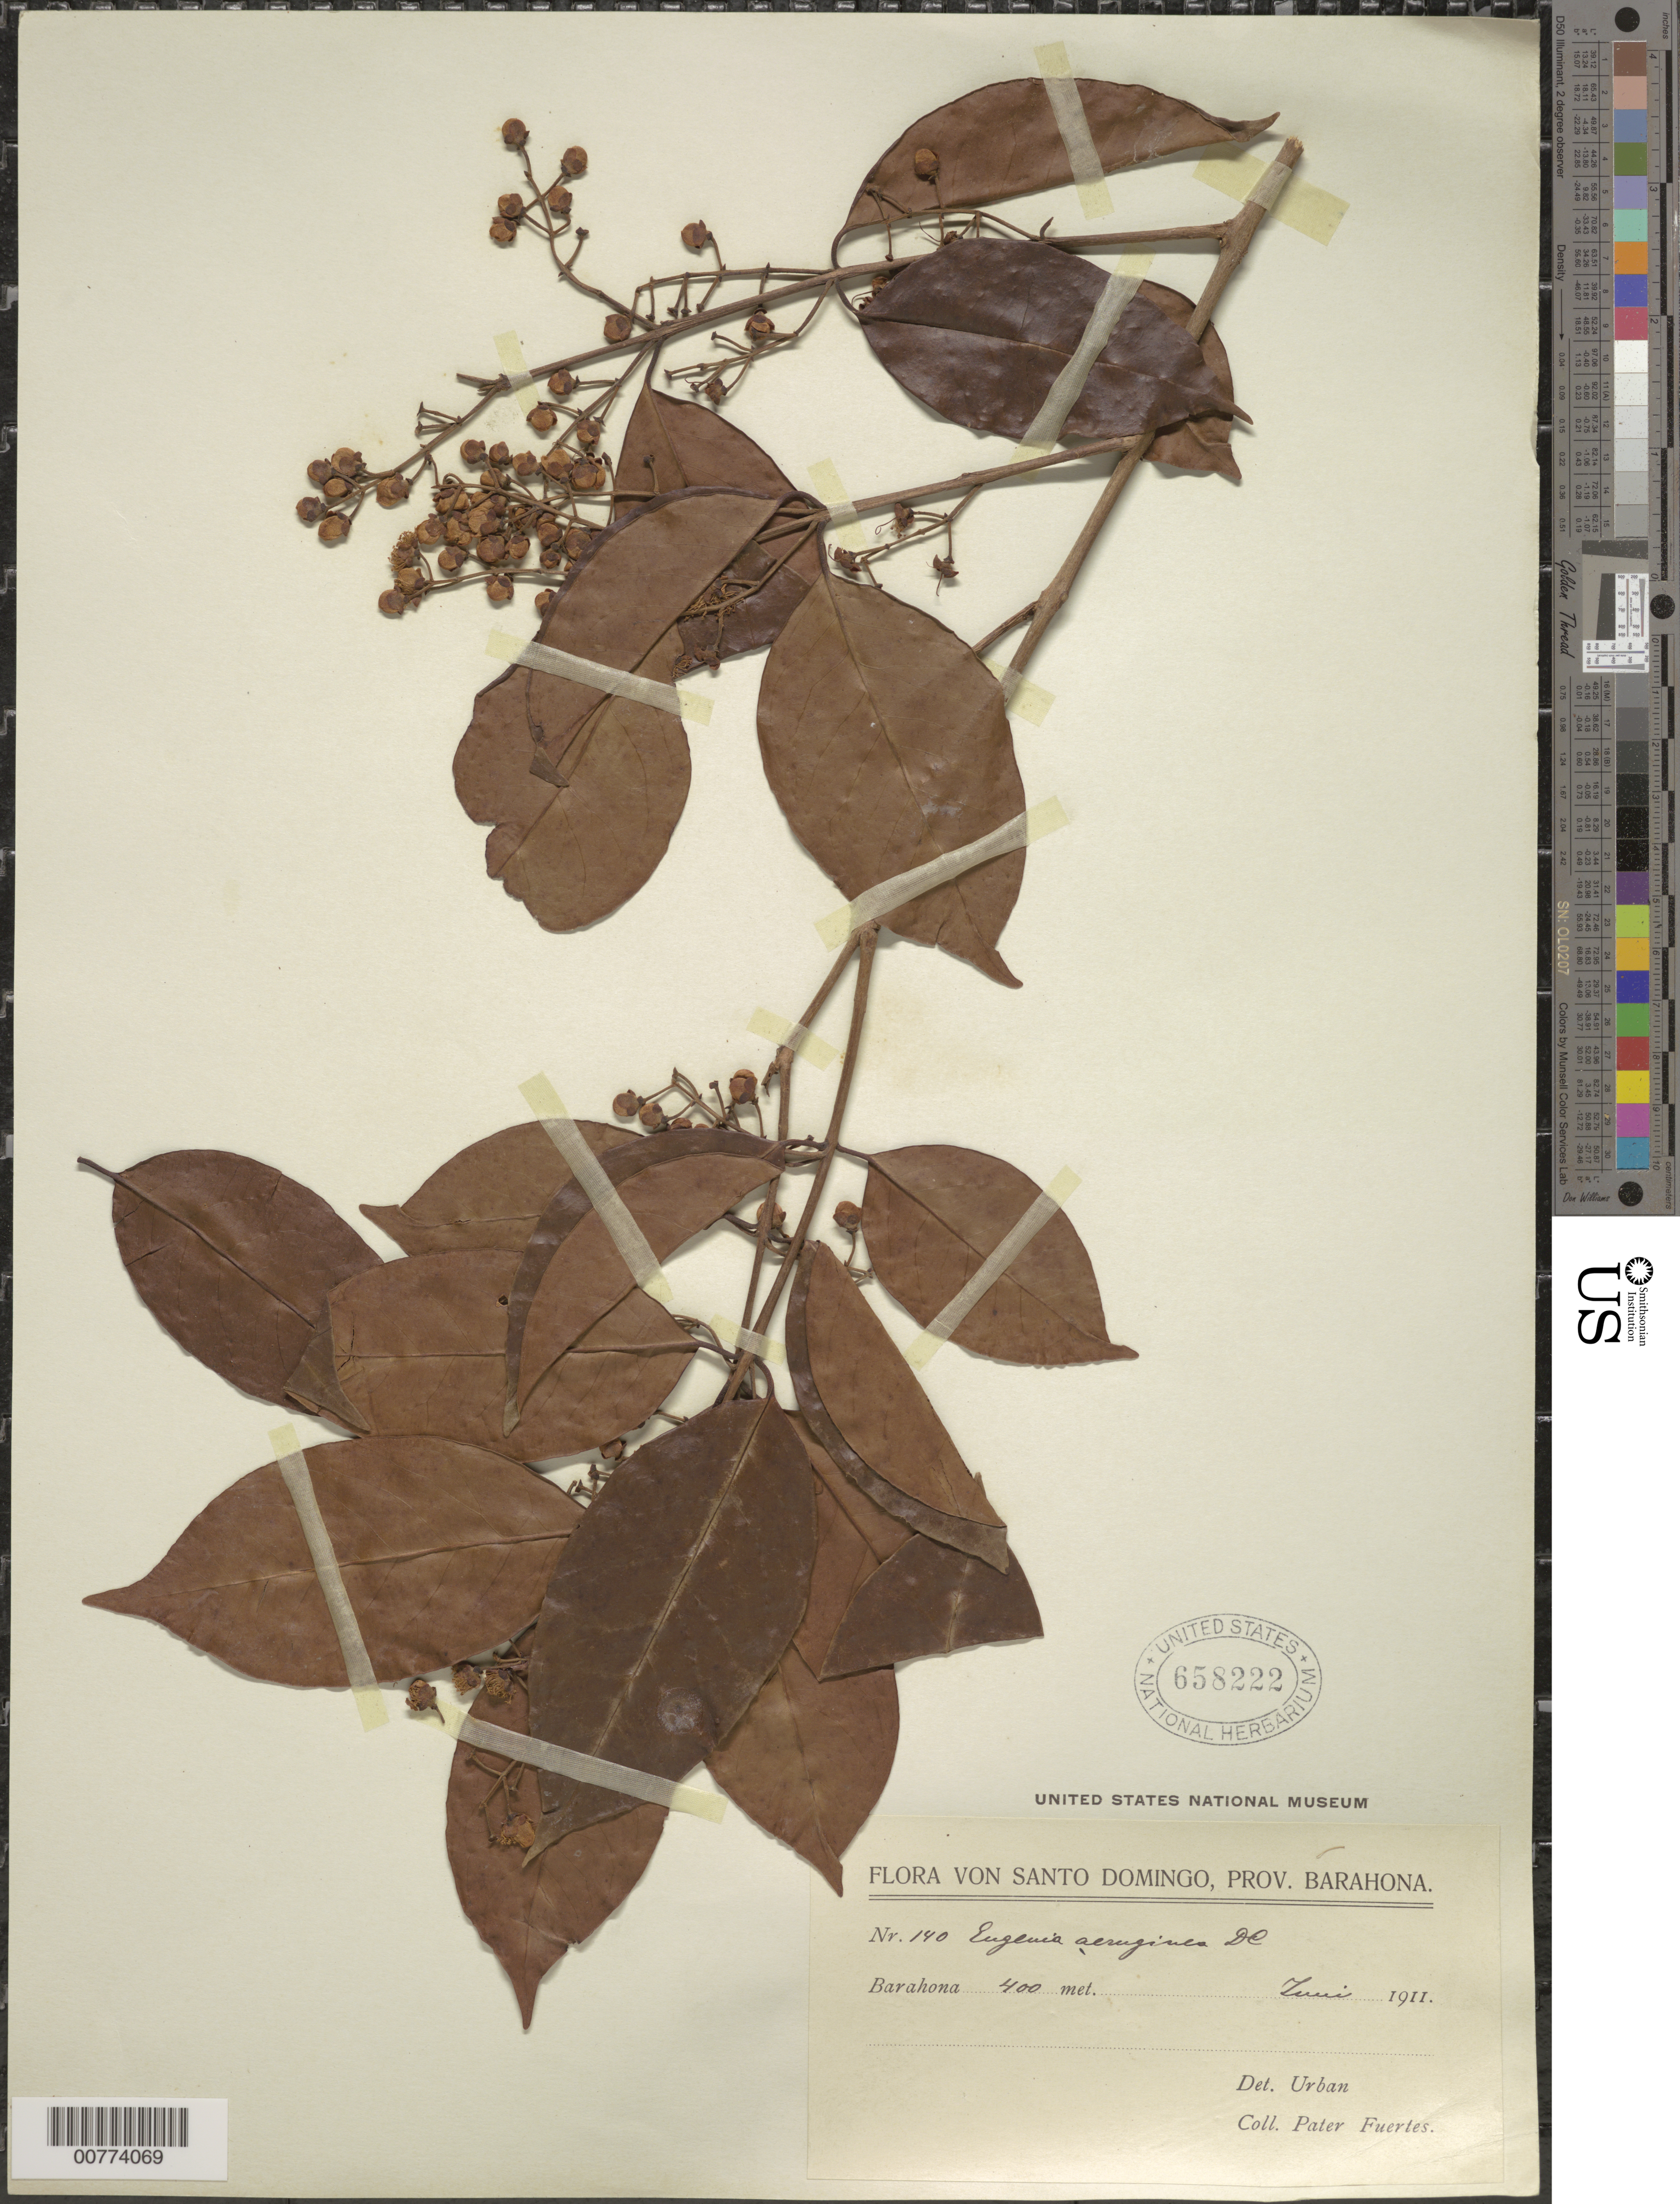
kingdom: Plantae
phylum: Tracheophyta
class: Magnoliopsida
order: Myrtales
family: Myrtaceae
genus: Eugenia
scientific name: Eugenia domingensis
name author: O. Berg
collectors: M. D. Fuertes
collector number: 140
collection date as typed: Mar 1911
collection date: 1911-03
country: Dominican Republic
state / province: Barahona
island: Hispaniola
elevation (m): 400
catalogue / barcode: US 658222